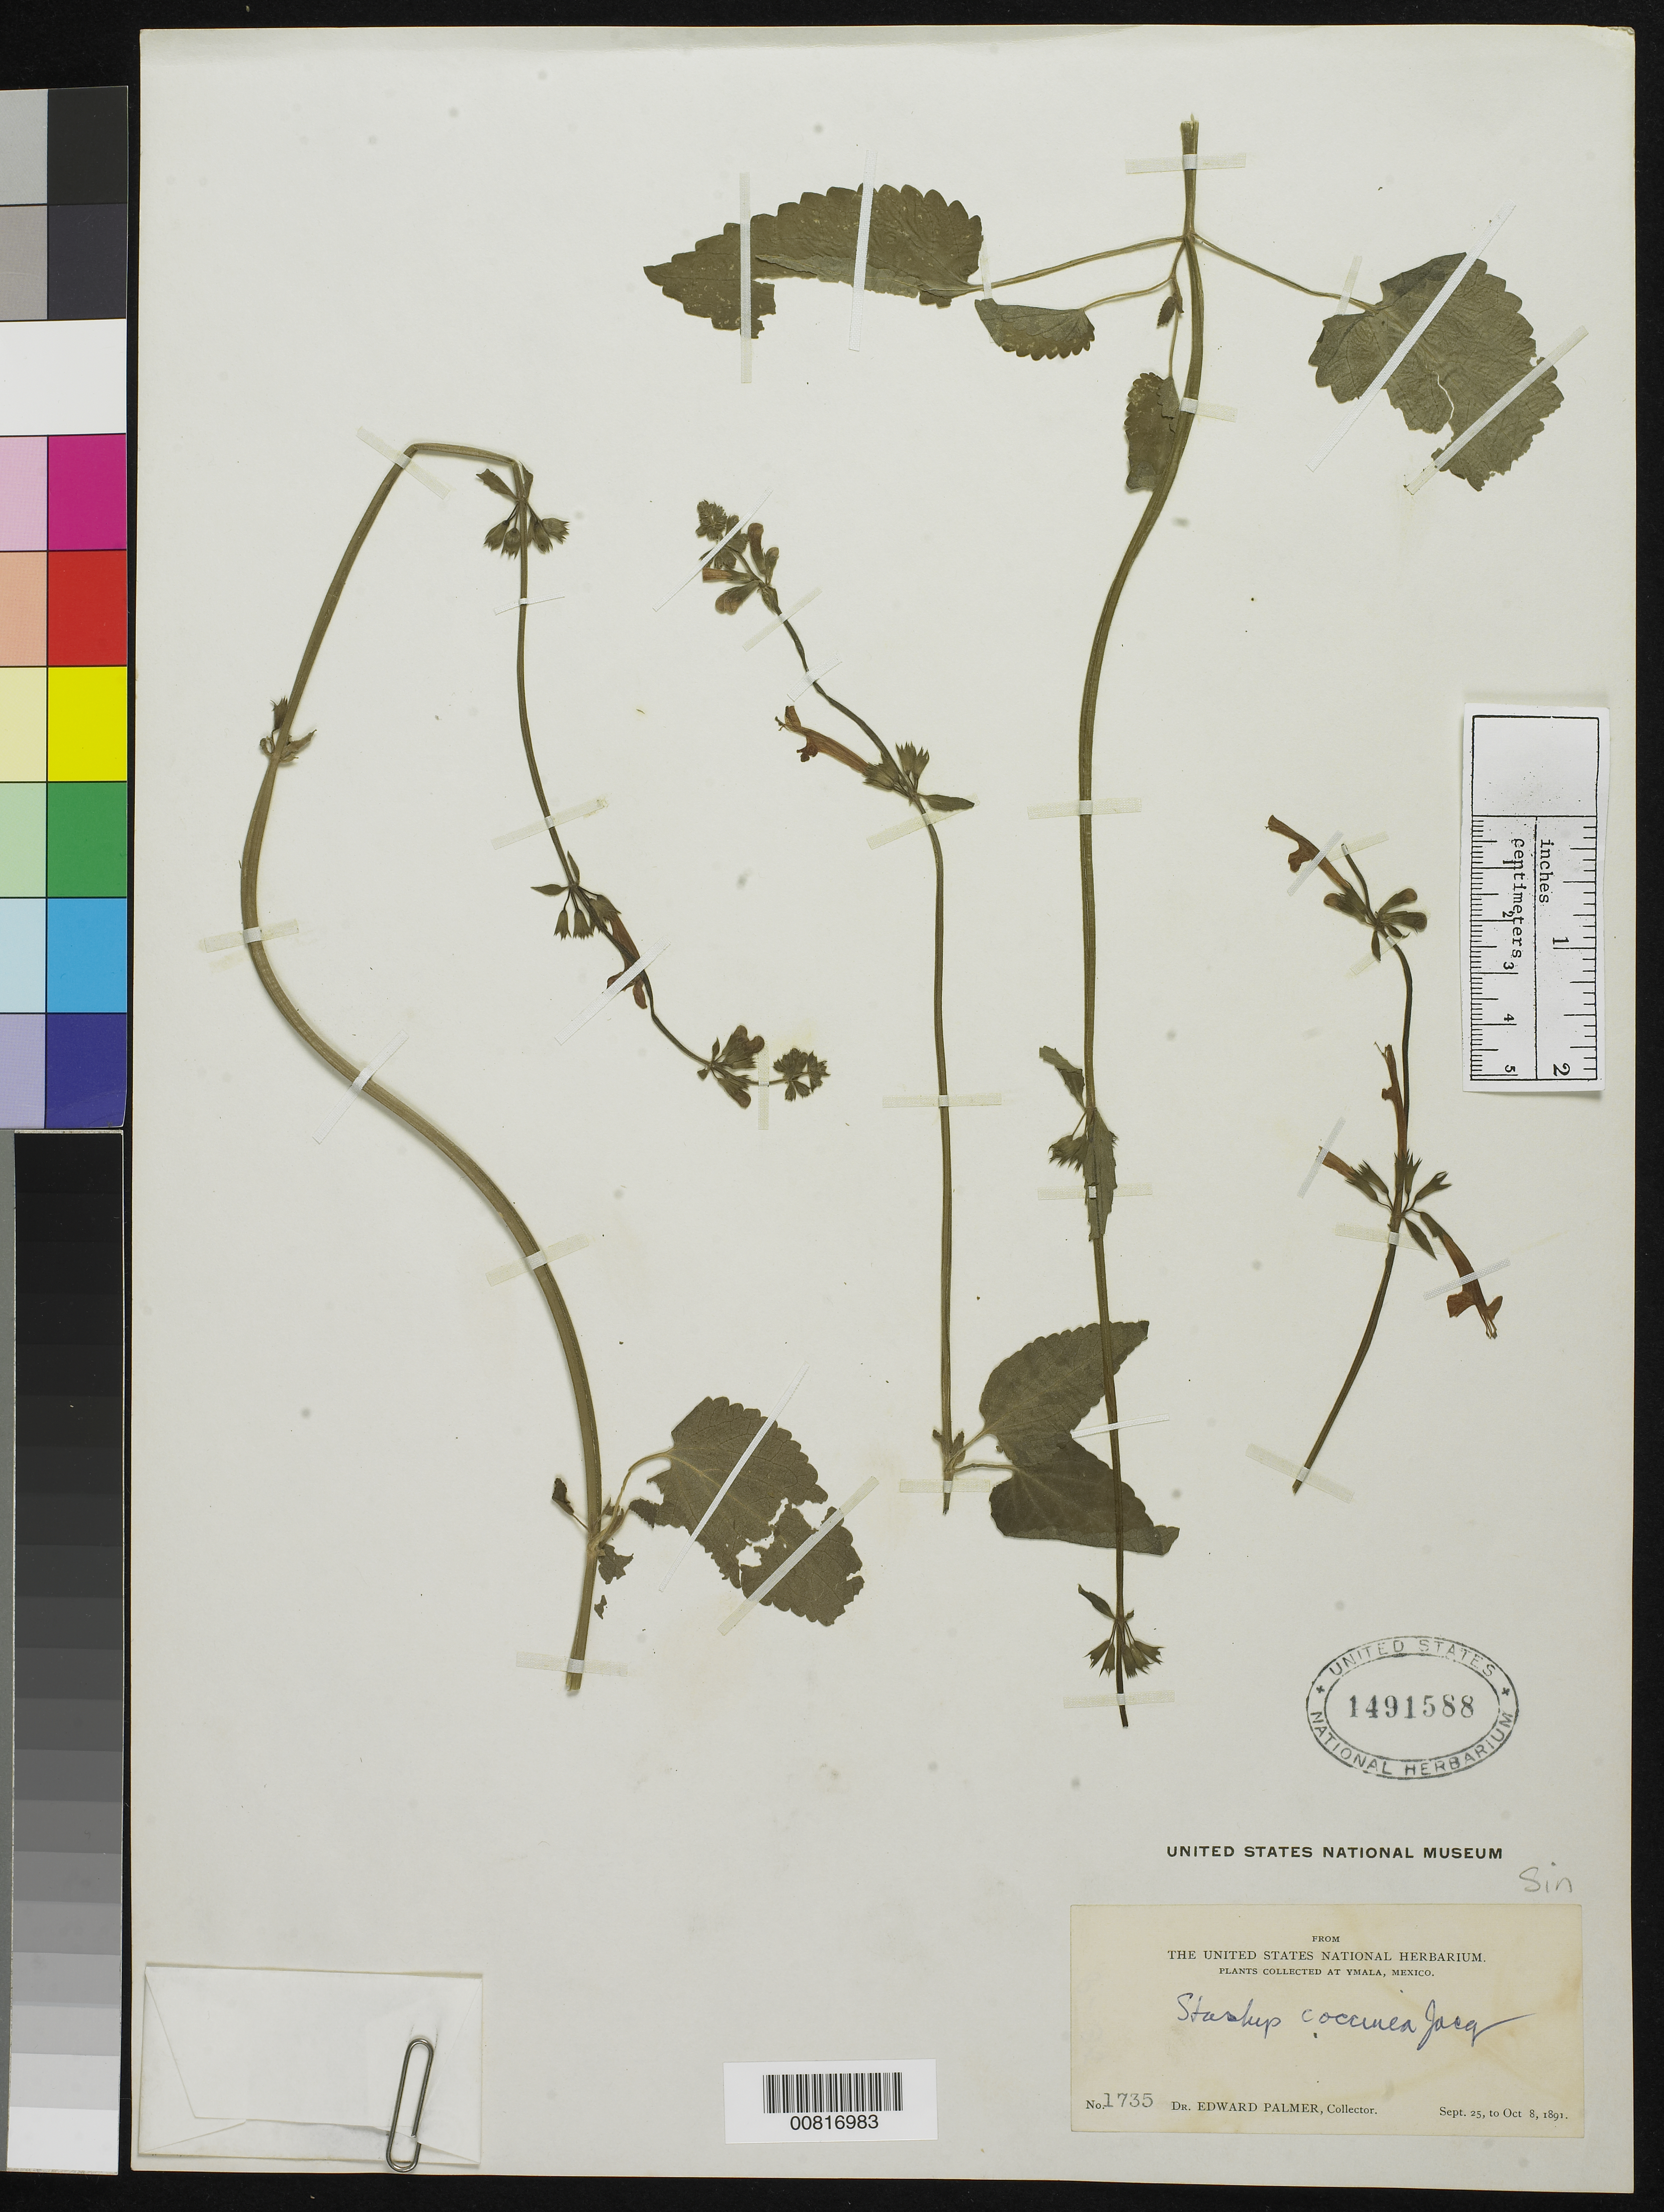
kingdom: Plantae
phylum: Tracheophyta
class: Magnoliopsida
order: Lamiales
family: Lamiaceae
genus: Stachys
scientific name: Stachys coccinea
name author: Ortega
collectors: E. Palmer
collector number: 1735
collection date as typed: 25 Sep 1891 to 08 Oct 1891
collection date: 1891-09-25/1891-10-08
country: Mexico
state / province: Sinaloa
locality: Ymala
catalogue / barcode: US 1491588